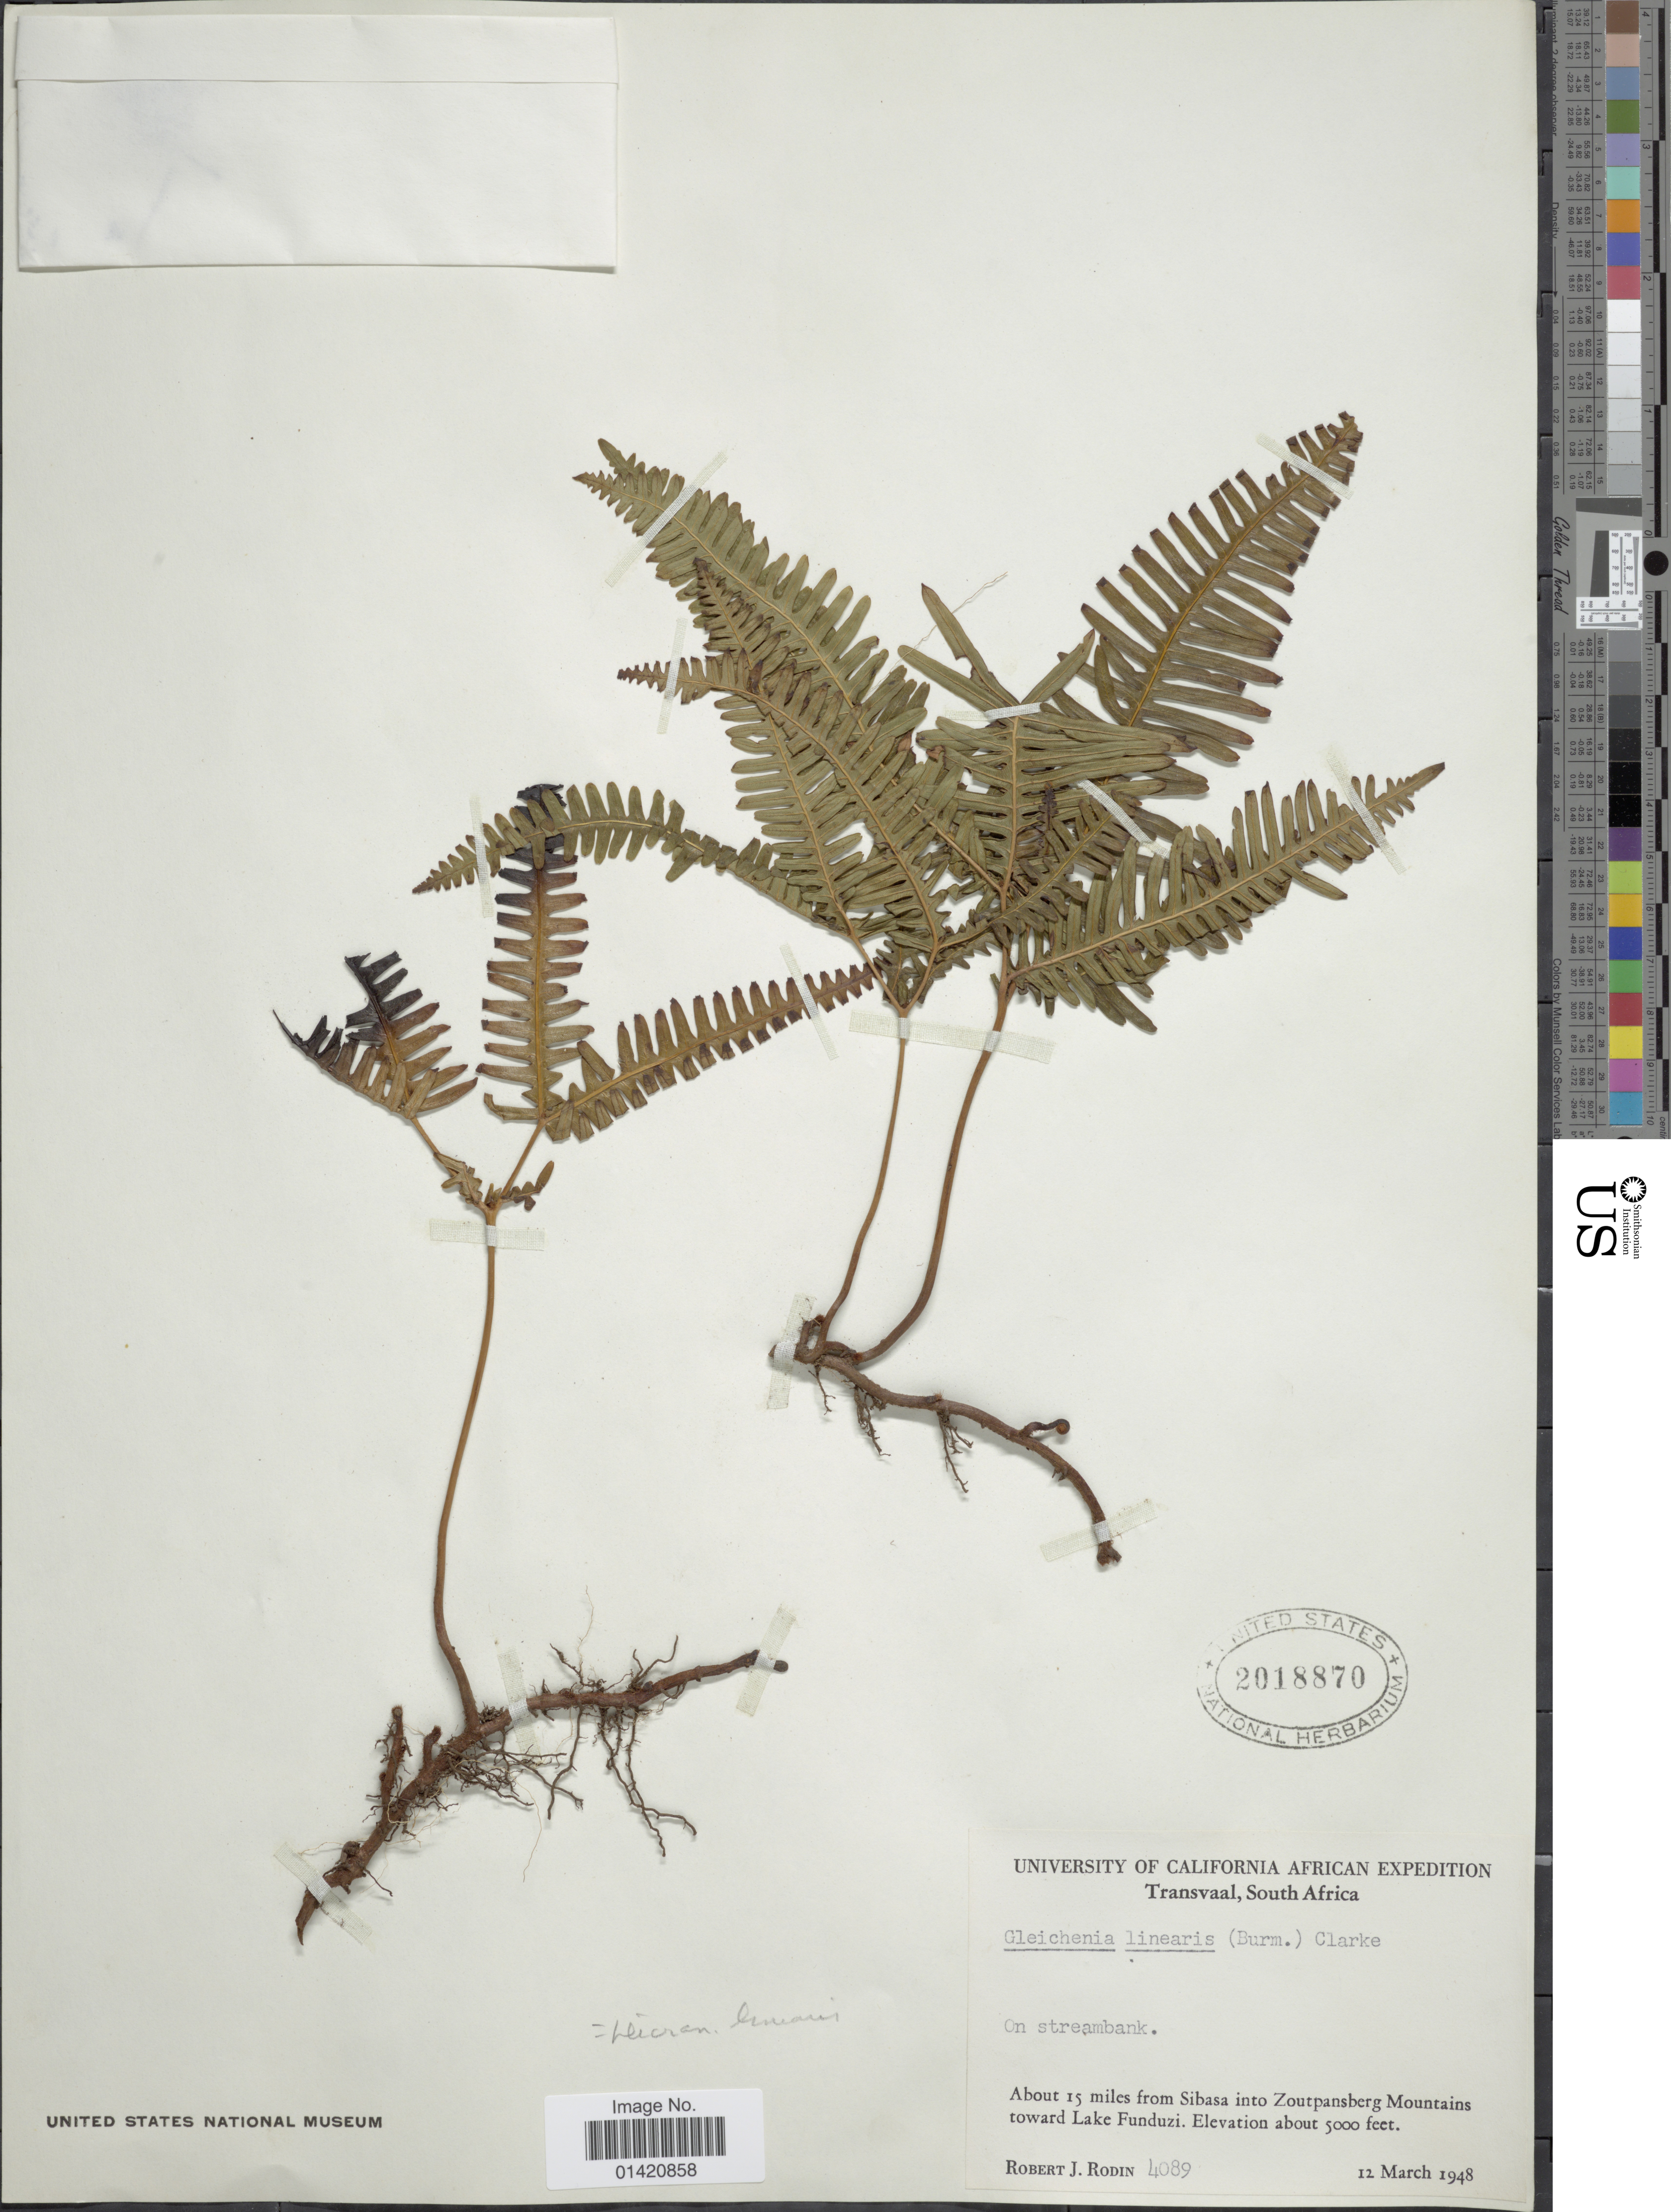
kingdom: Plantae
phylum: Tracheophyta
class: Polypodiopsida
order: Gleicheniales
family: Gleicheniaceae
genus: Dicranopteris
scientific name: Dicranopteris linearis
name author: (Burm. f.) Underw.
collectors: R. J. Rodin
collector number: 4089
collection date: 1948-03-12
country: South Africa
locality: Transvaal, About 15 miles from Sibasa into Zoutpansberg Mountains toward Lake Funduzi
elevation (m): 1524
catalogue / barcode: US 2018870